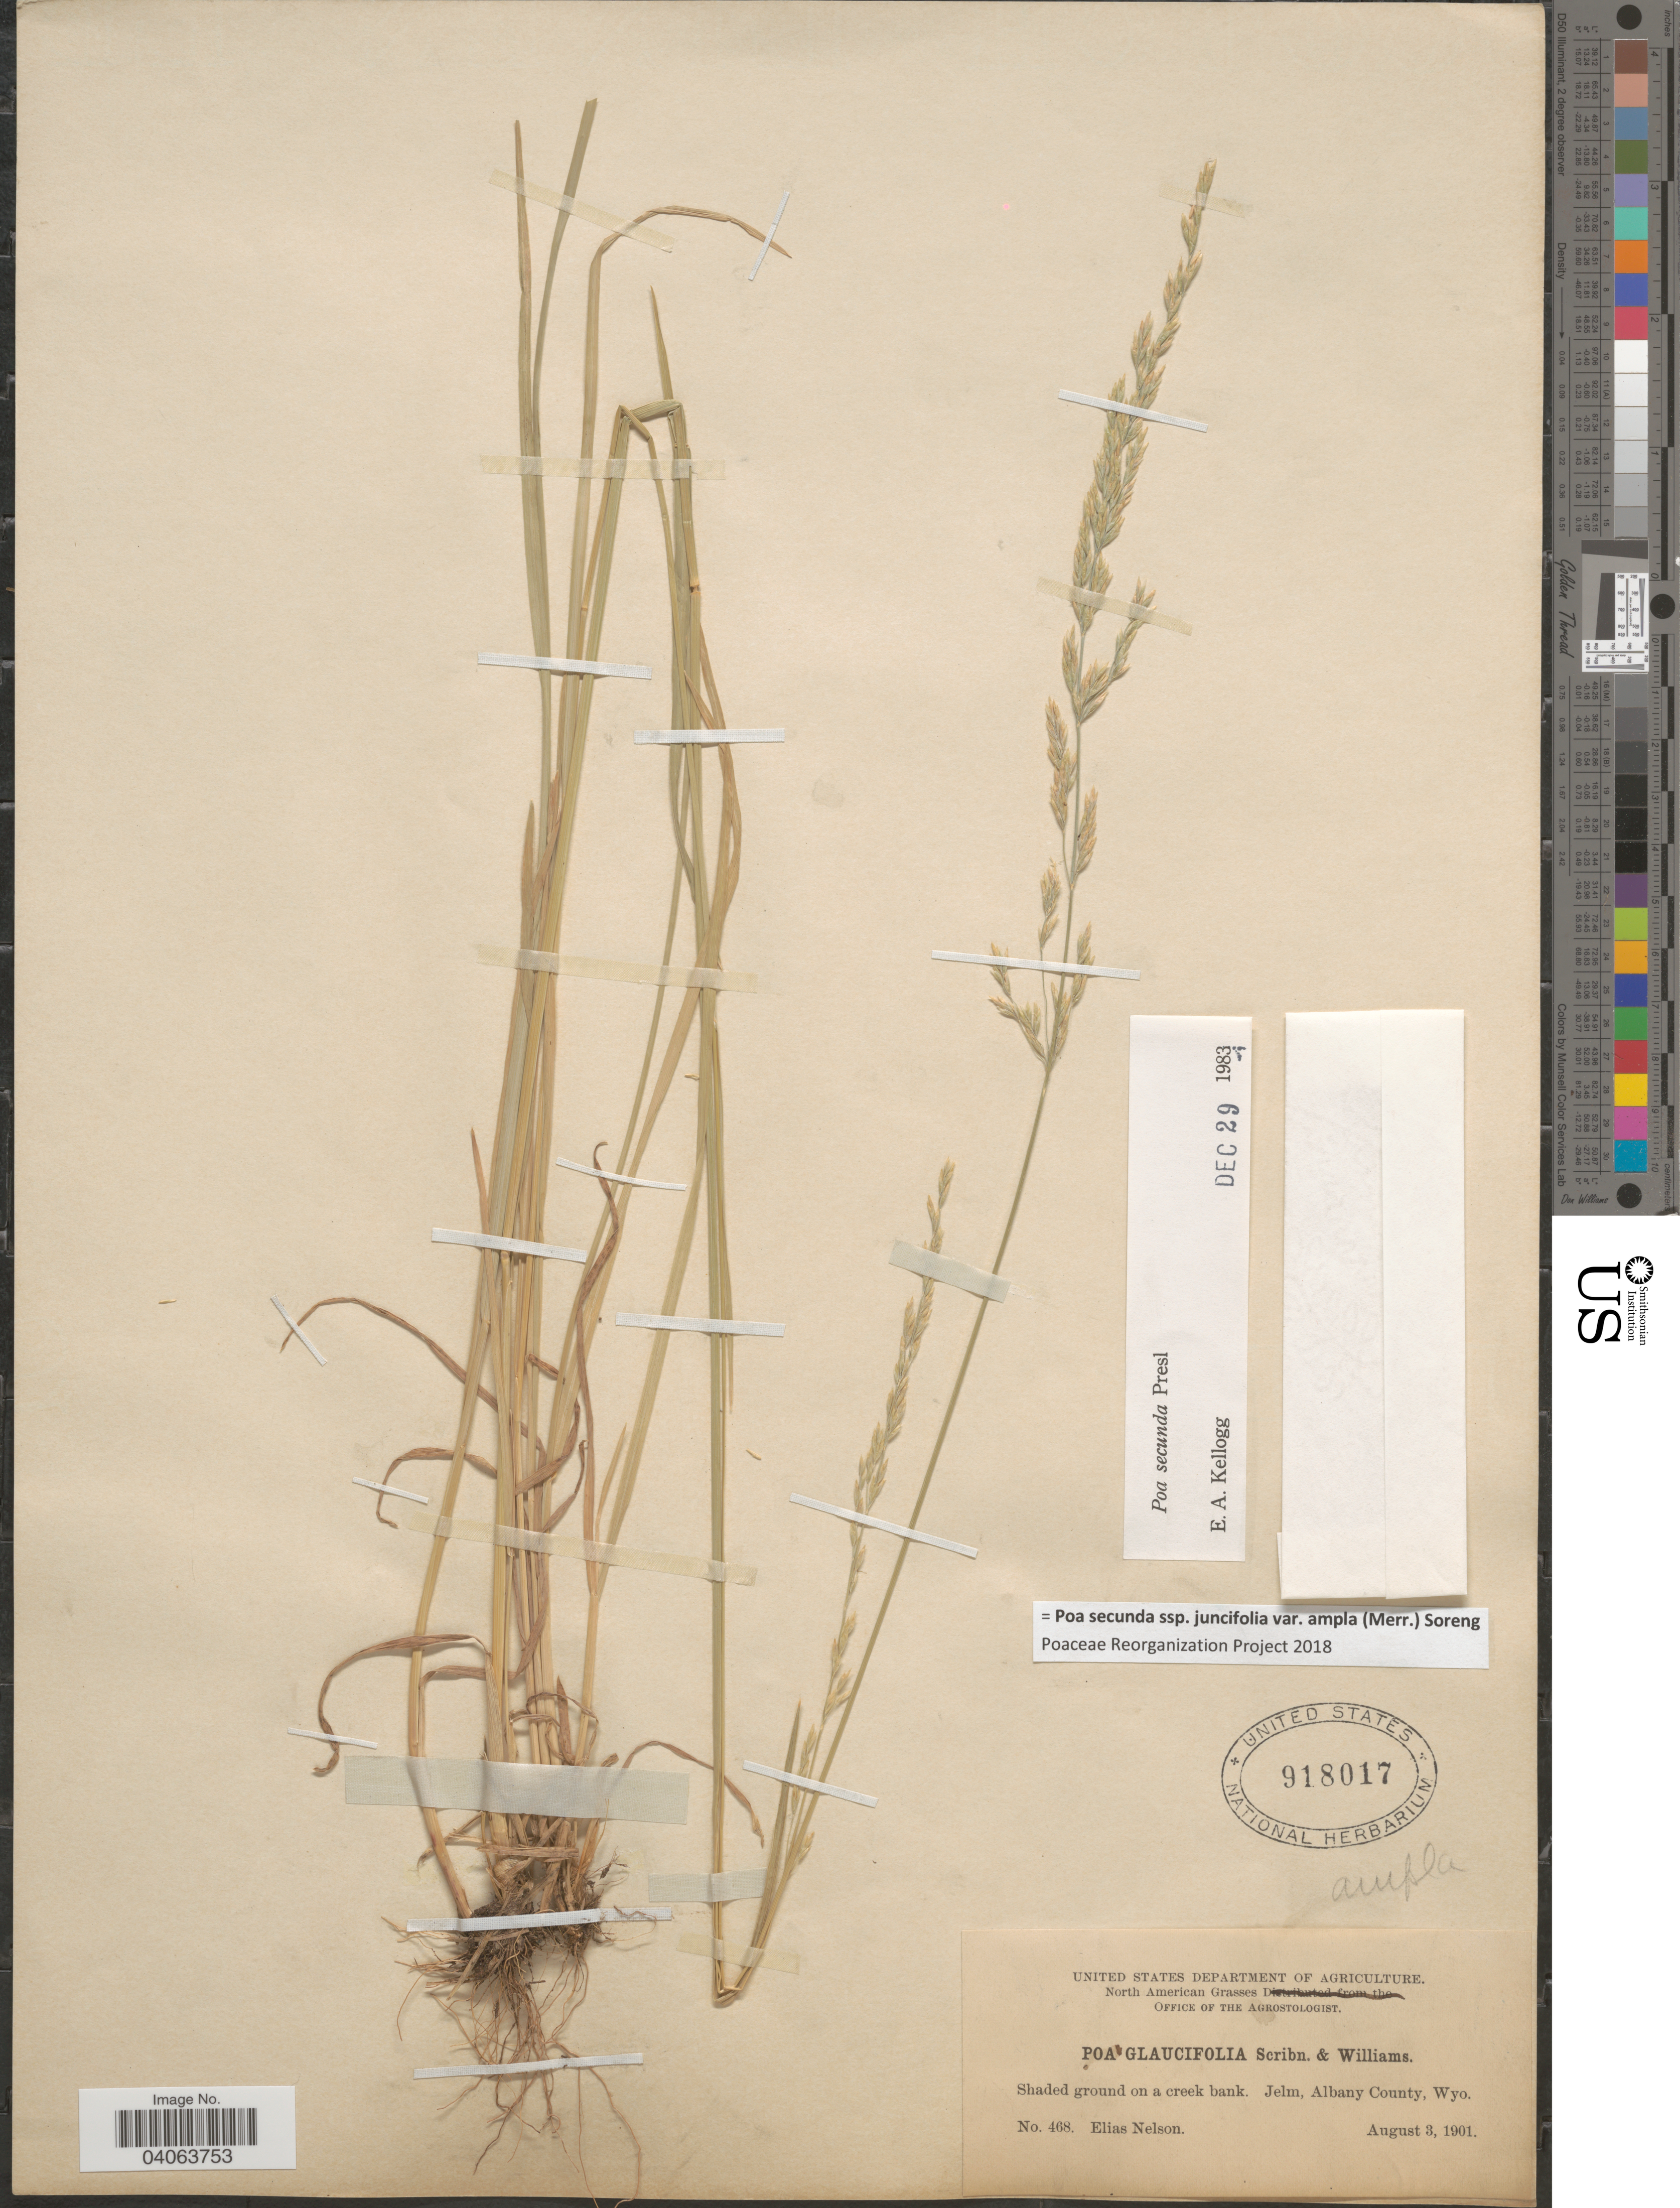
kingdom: Plantae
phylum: Tracheophyta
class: Liliopsida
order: Poales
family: Poaceae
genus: Poa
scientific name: Poa secunda subsp. juncifolia var. ampla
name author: (Merr.) Soreng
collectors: E. Nelson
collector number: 468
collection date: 1901-08-03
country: United States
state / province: Wyoming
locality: Shaded ground on a creek bank. Jelm, Albany County.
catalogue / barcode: US 918017